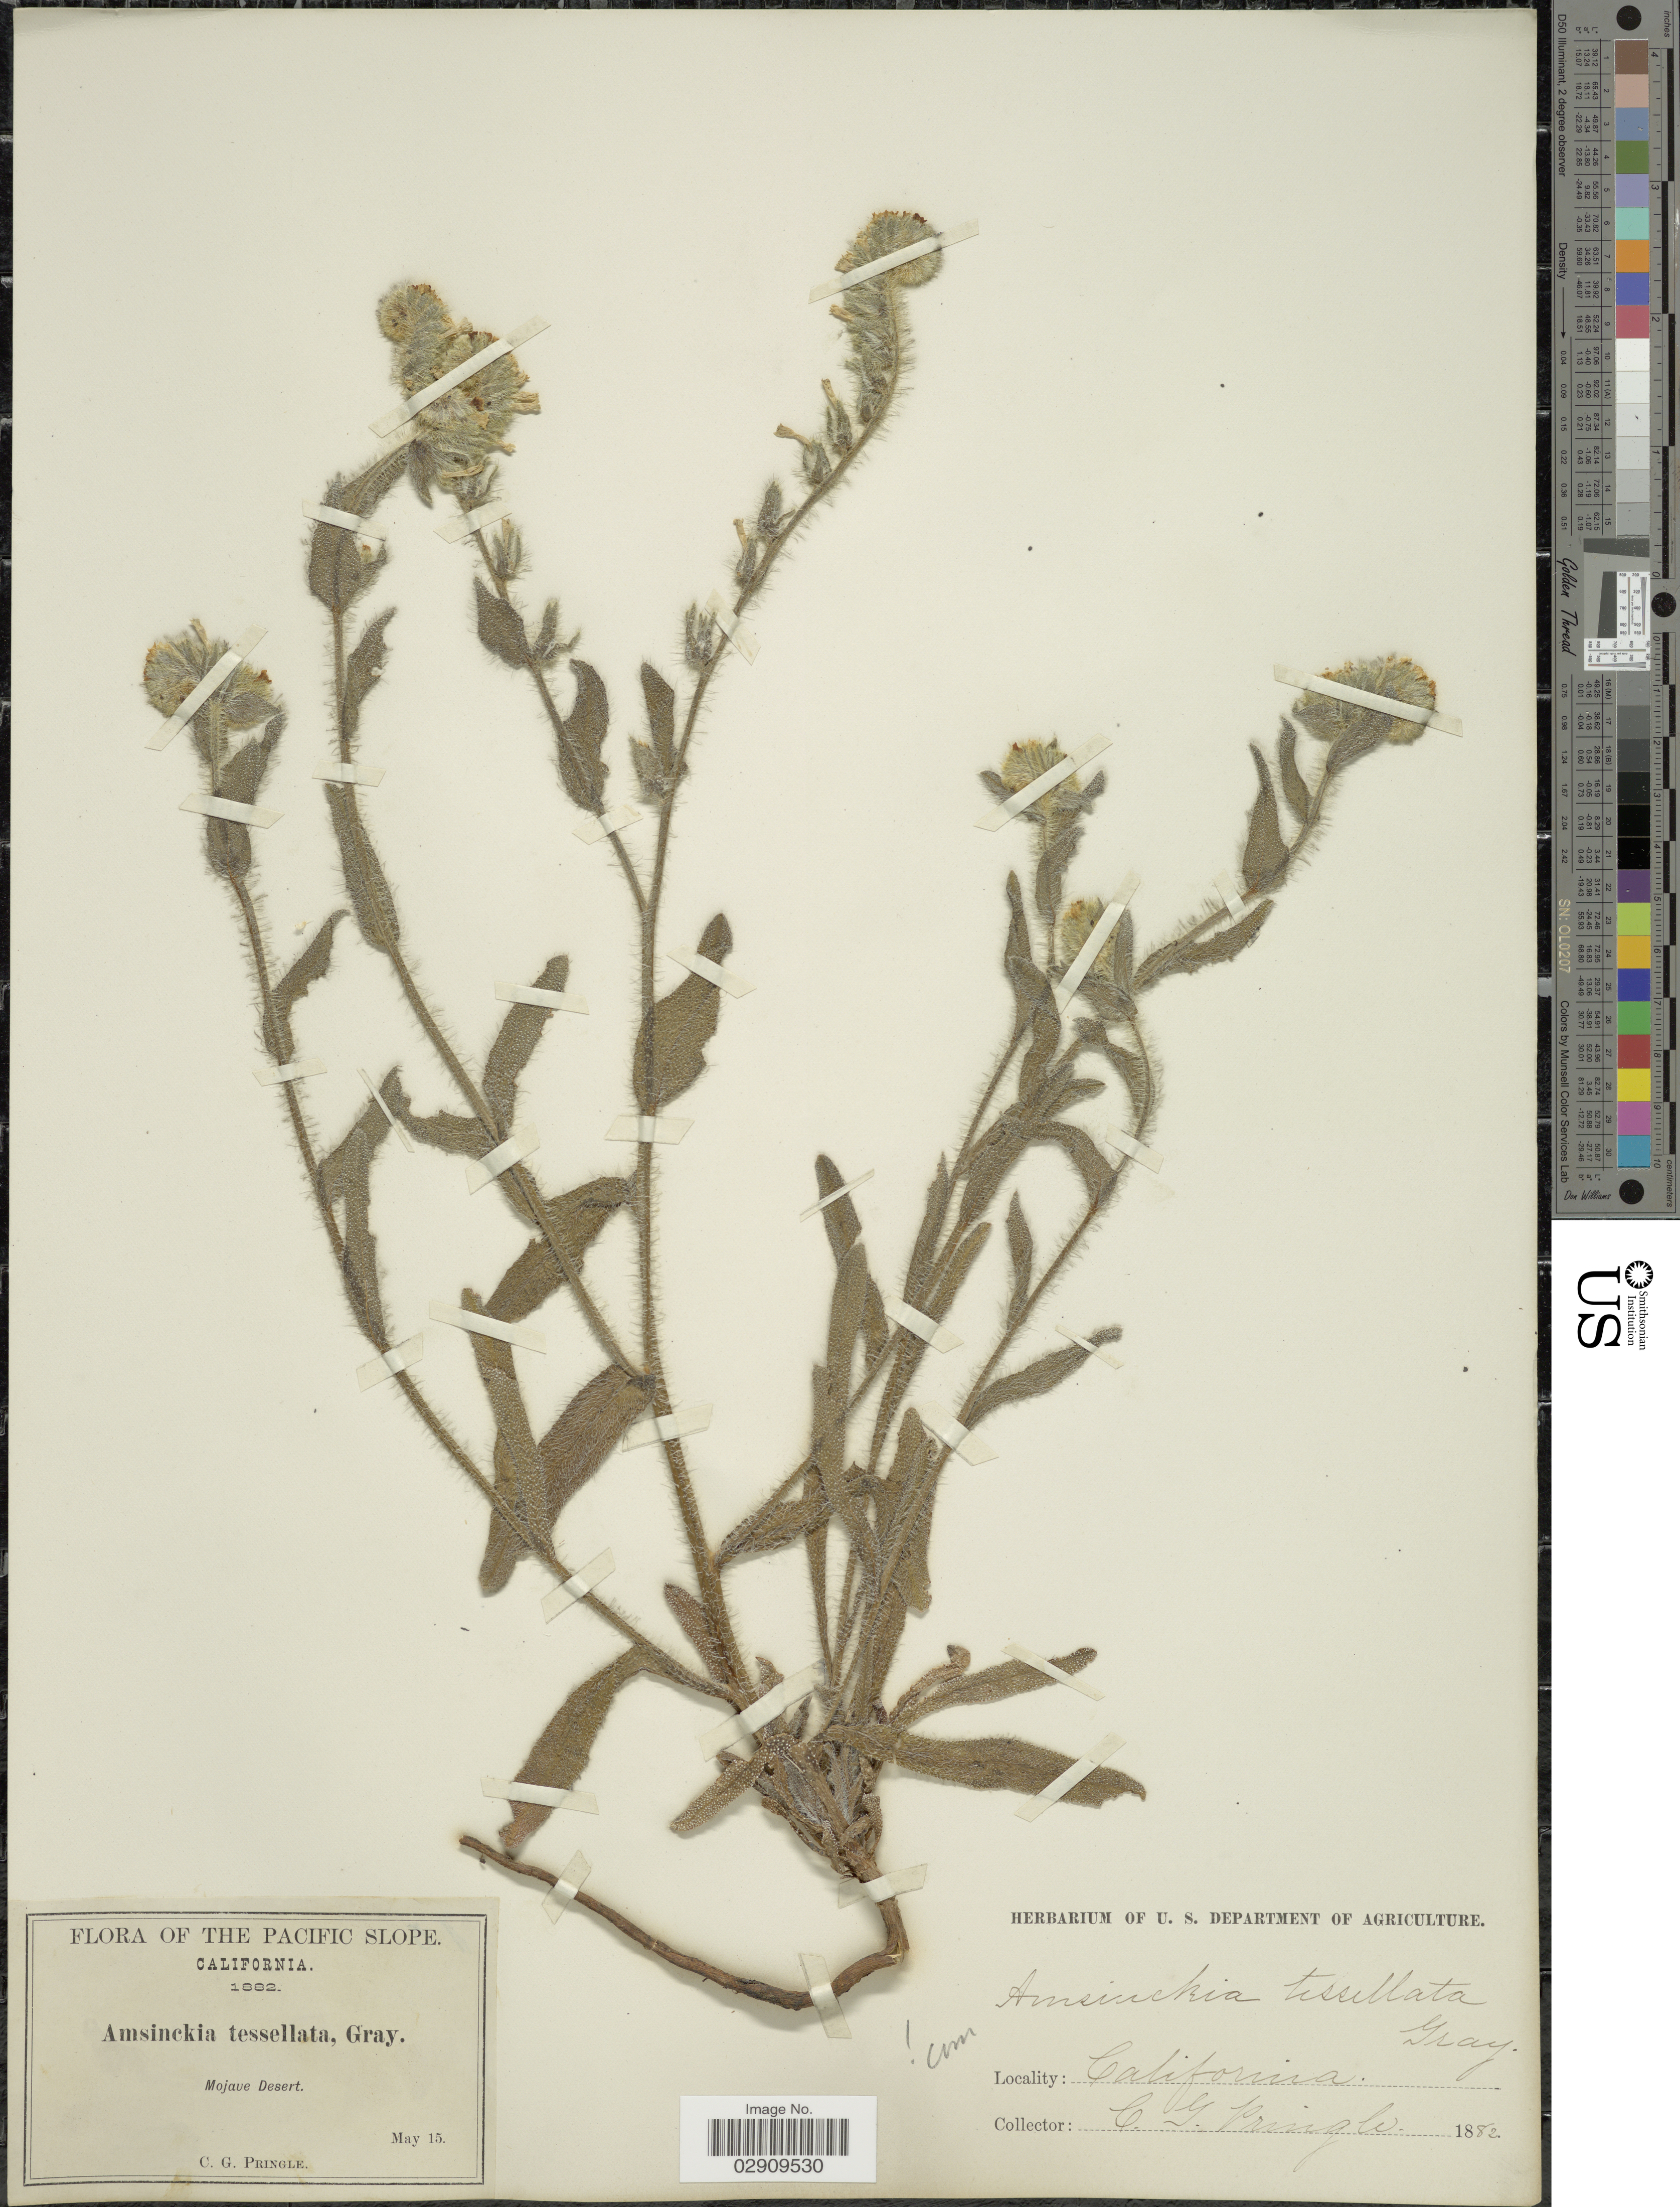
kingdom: Plantae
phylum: Tracheophyta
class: Magnoliopsida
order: Boraginales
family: Boraginaceae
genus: Amsinckia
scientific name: Amsinckia tessellata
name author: A. Gray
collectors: C. G. Pringle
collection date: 1882-05-15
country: United States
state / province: California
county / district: San Bernardino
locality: The Pacific Slope. Mojave Desert.